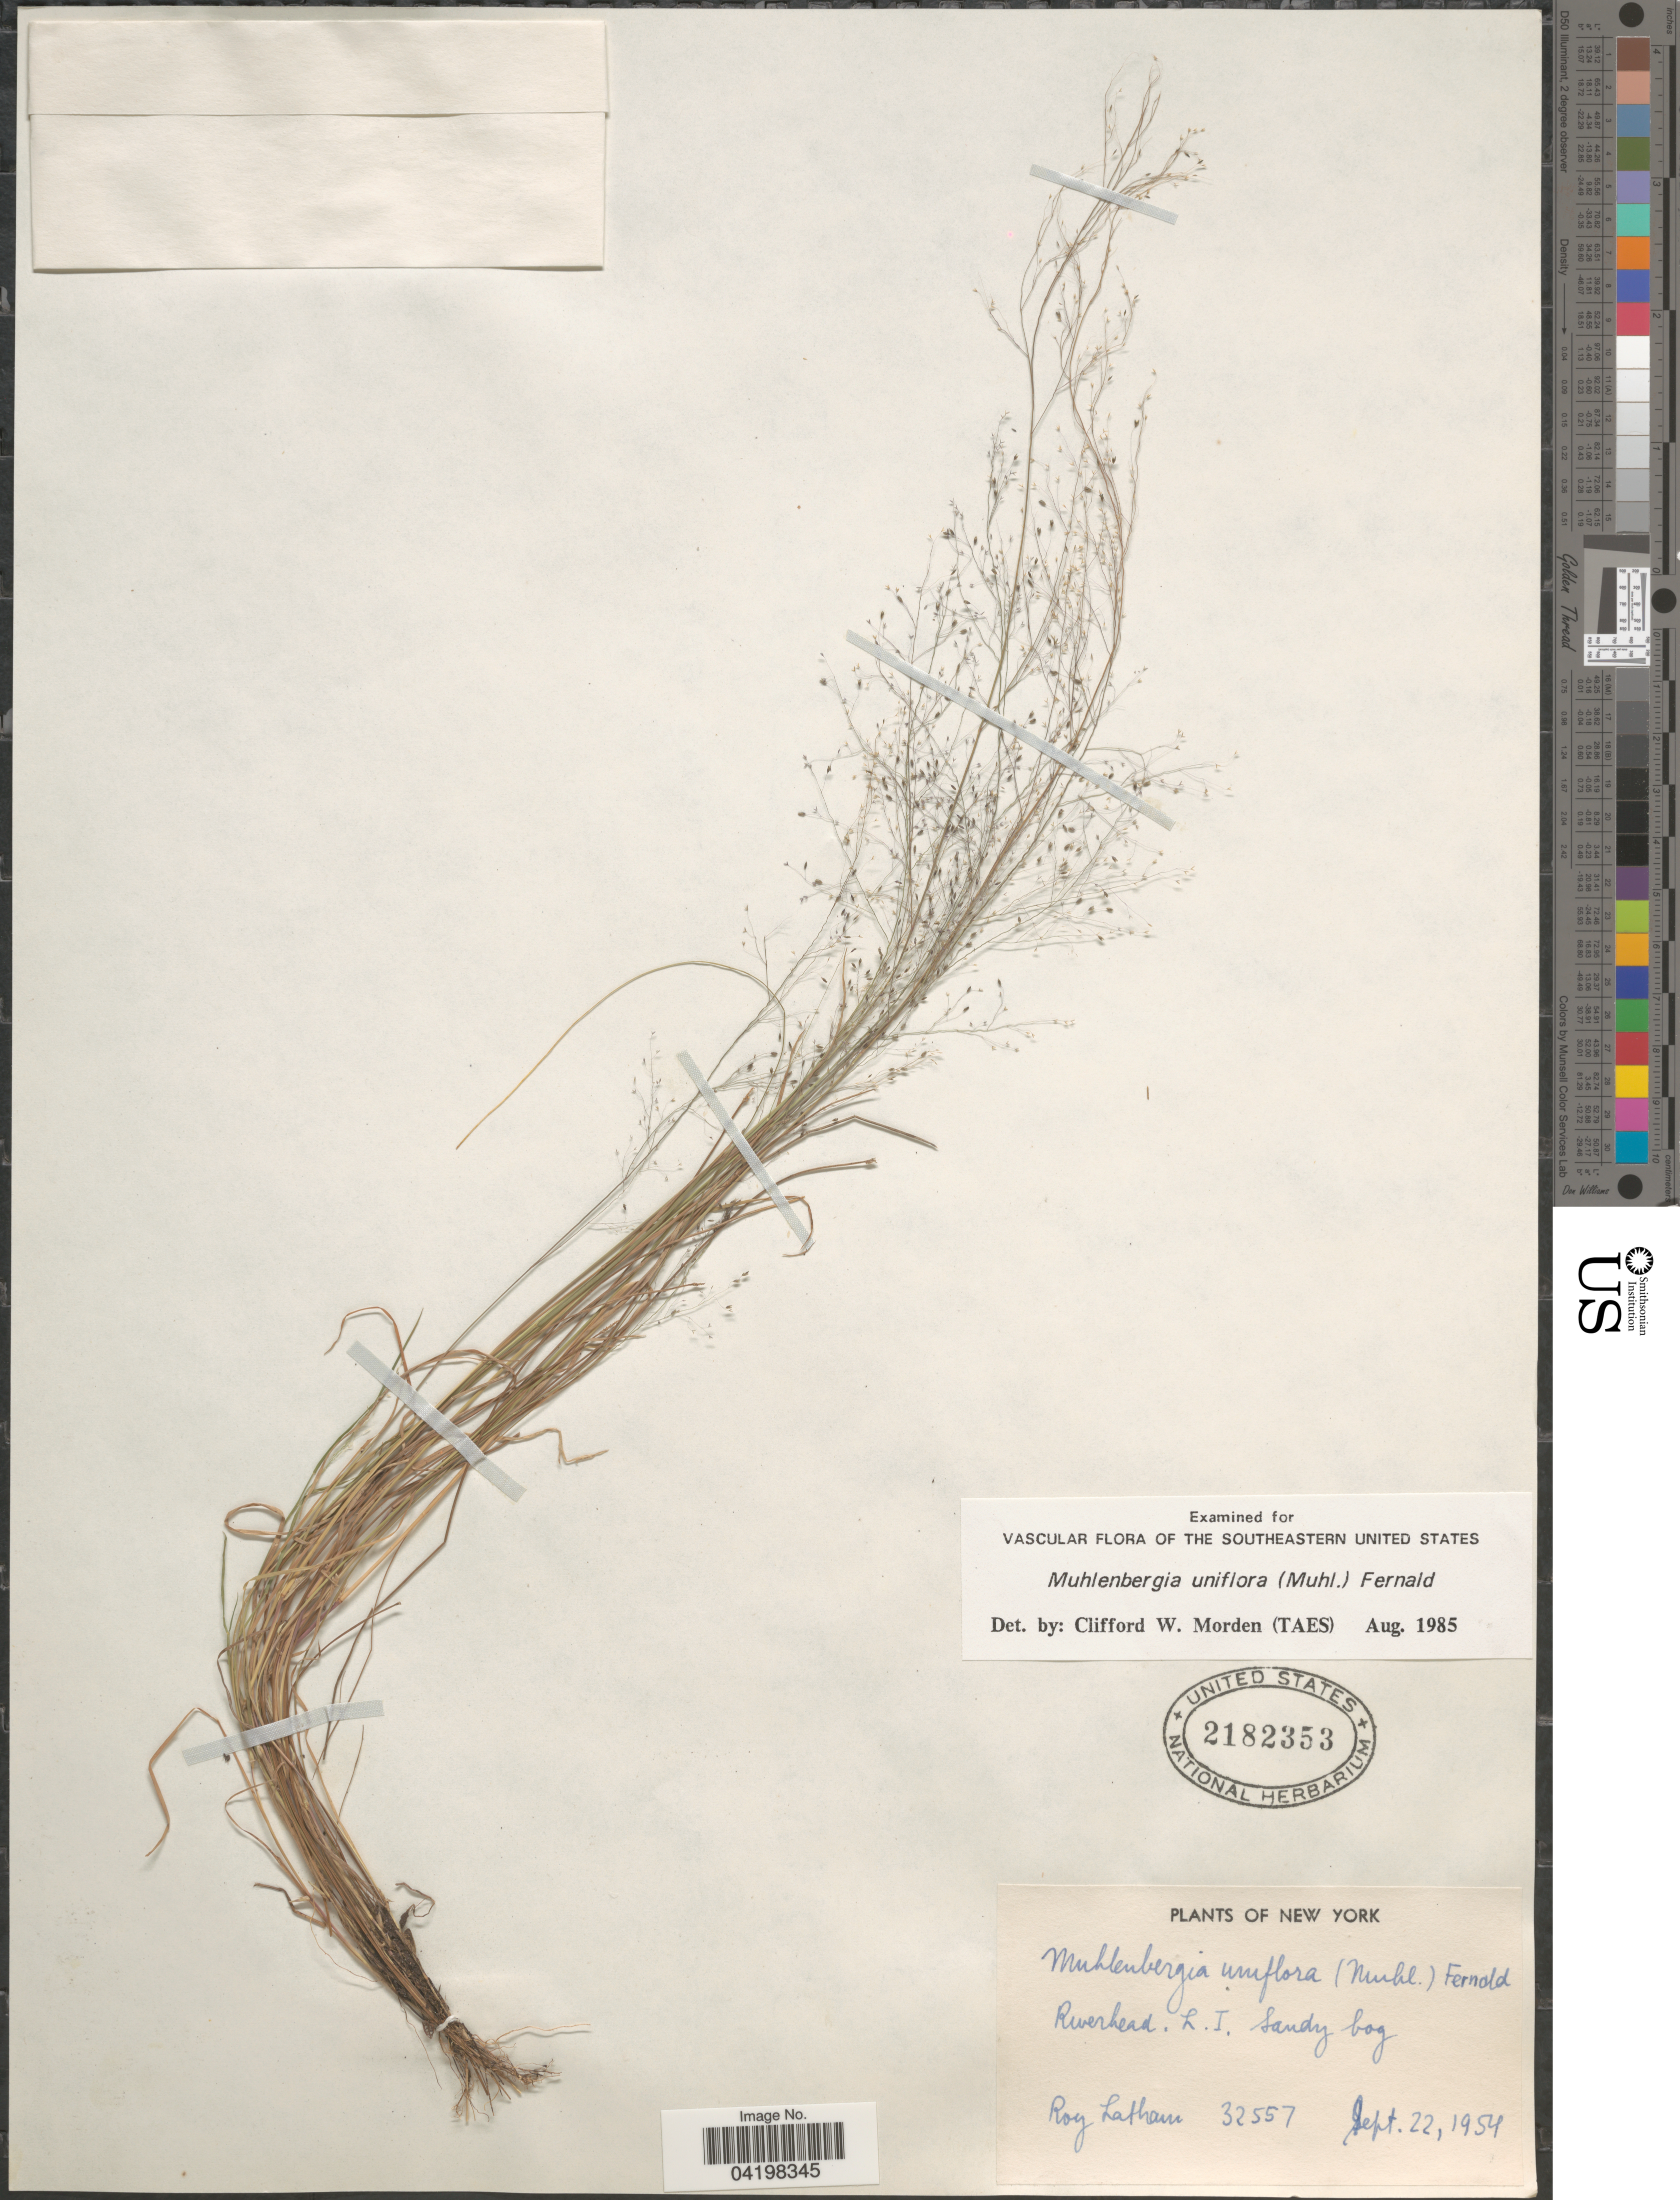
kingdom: Plantae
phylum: Tracheophyta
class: Liliopsida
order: Poales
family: Poaceae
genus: Muhlenbergia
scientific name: Muhlenbergia uniflora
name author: (Muhl.) Fernald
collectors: R. Latham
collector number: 32557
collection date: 1954-09-22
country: United States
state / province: New York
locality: Riverhead, L.I. Sandy bog.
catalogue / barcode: US 2182353